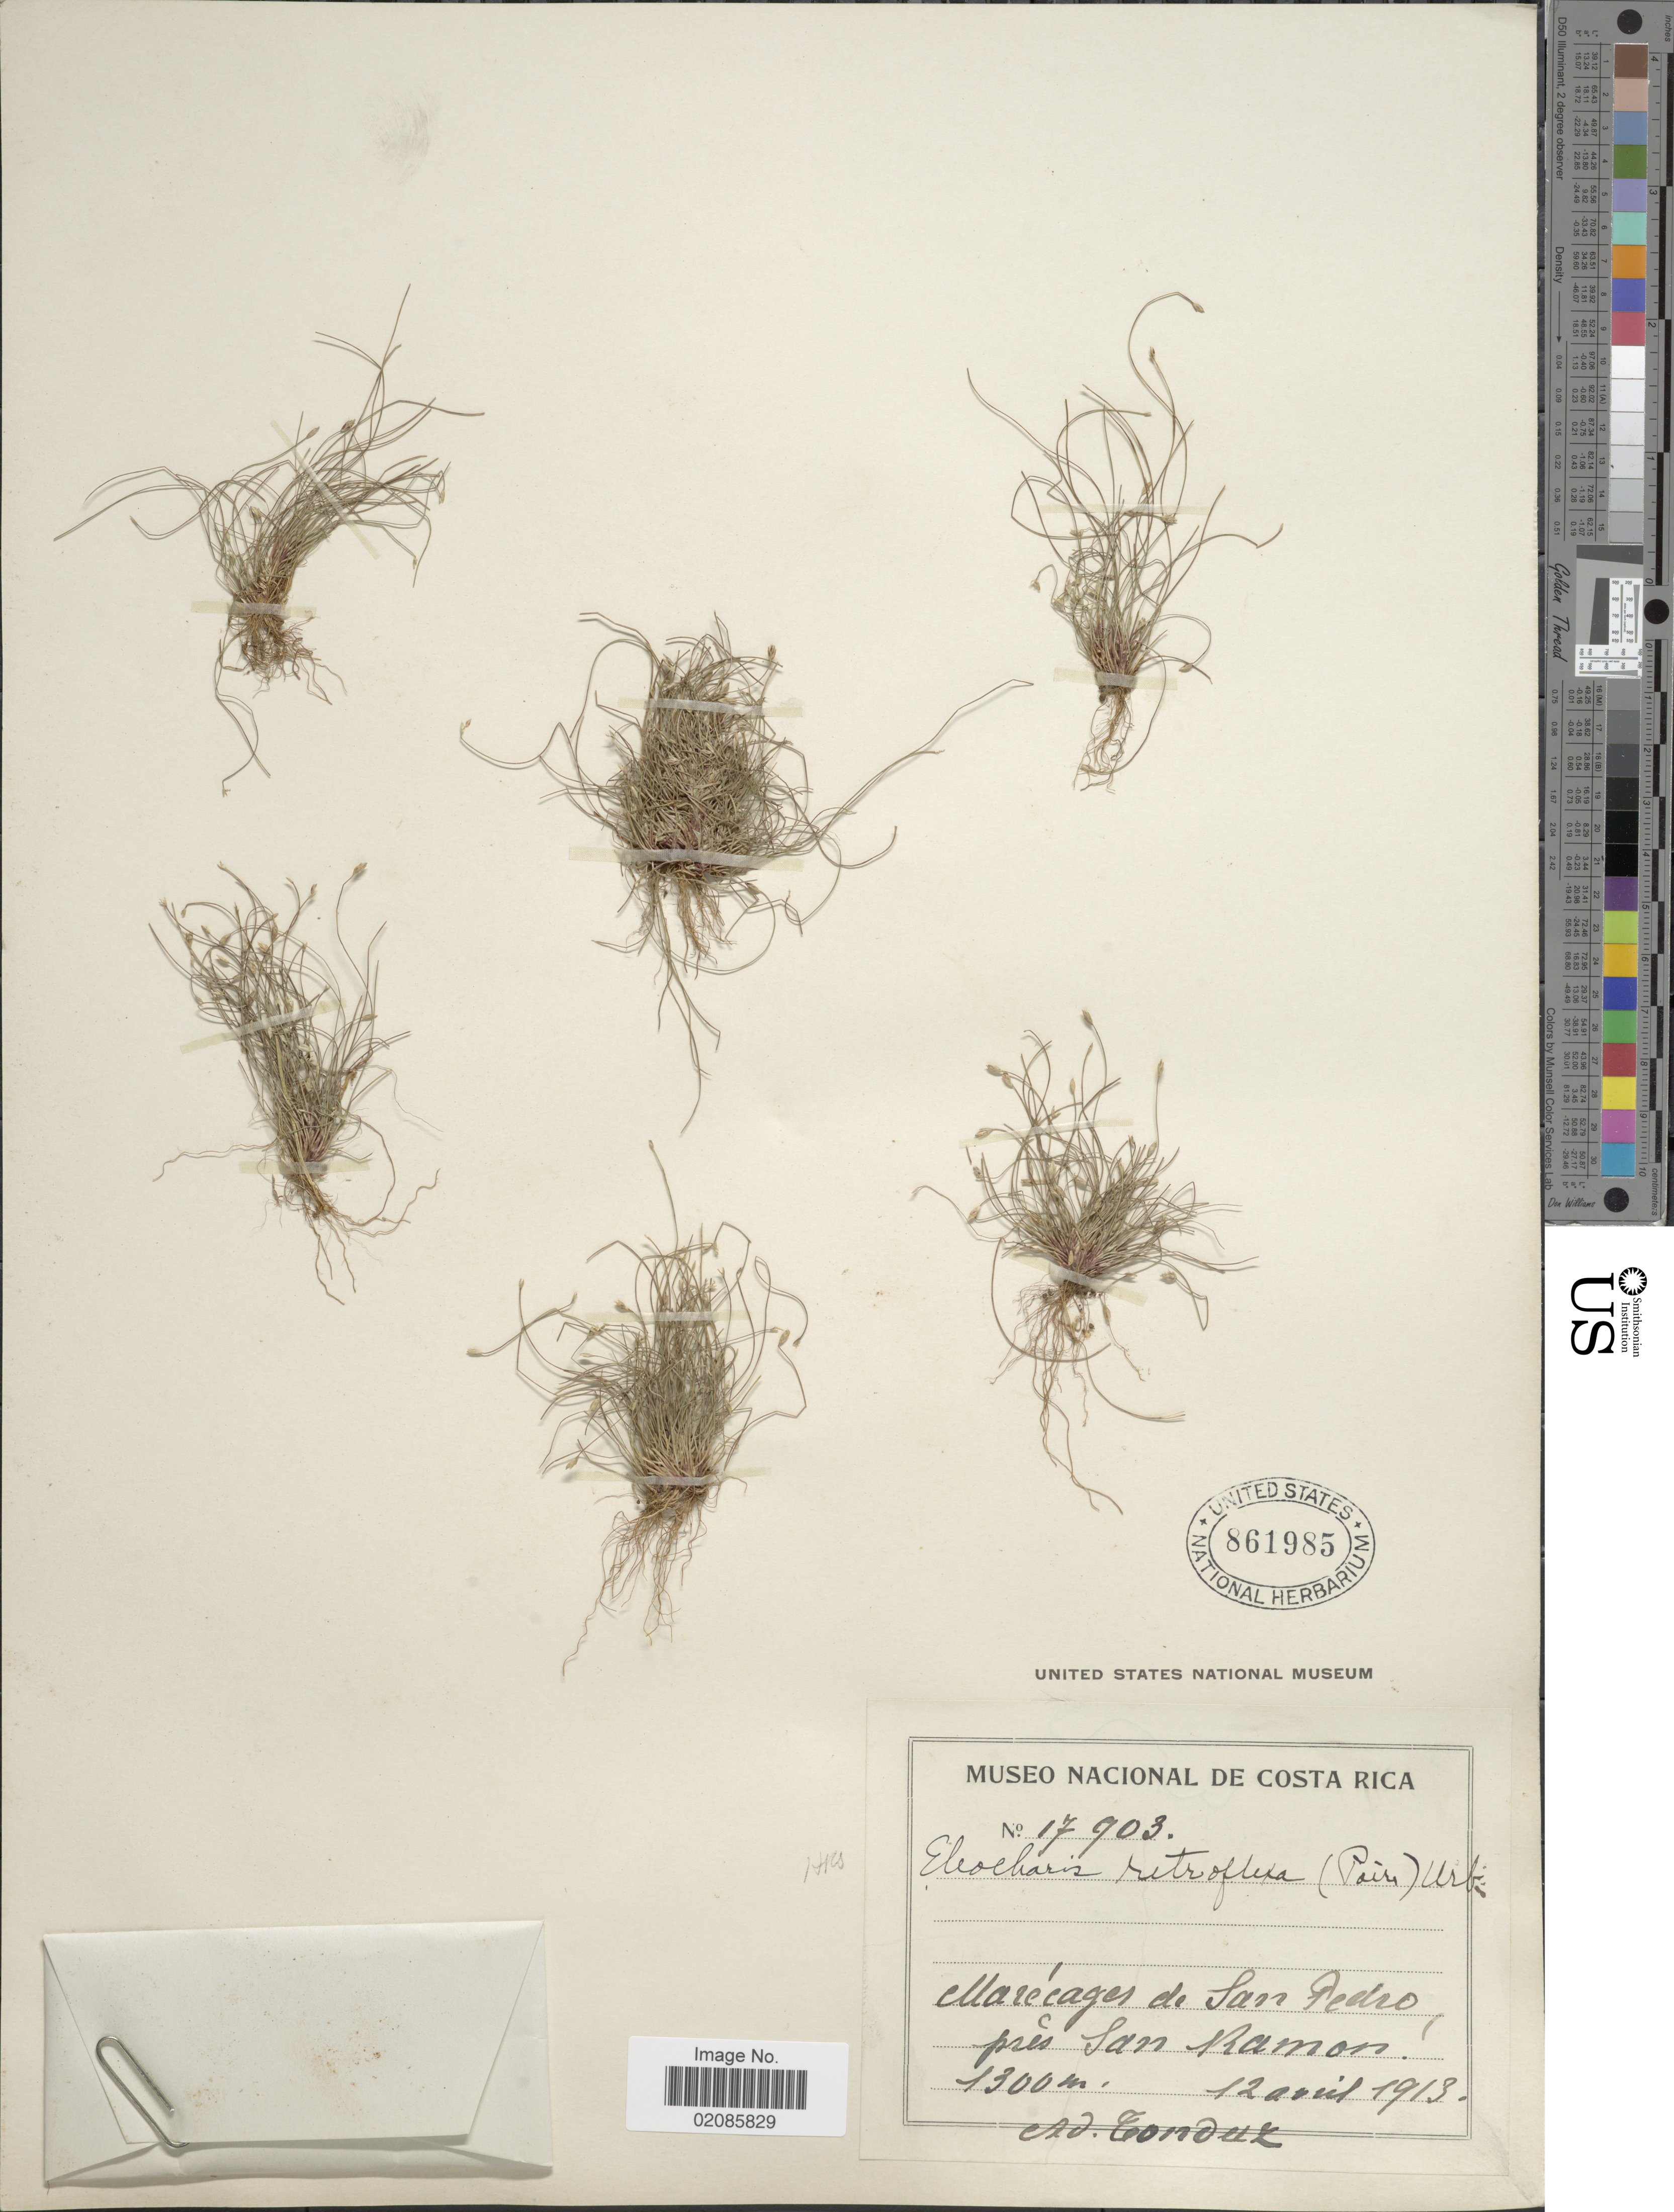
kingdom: Plantae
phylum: Tracheophyta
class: Liliopsida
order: Poales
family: Cyperaceae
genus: Eleocharis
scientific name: Eleocharis retroflexa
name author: (Poir.) Urb.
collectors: A. Tonduz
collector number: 17903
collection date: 1913-04-12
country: Costa Rica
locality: Marécages de San Pedro près San Ramon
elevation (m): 1300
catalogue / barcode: US 861985